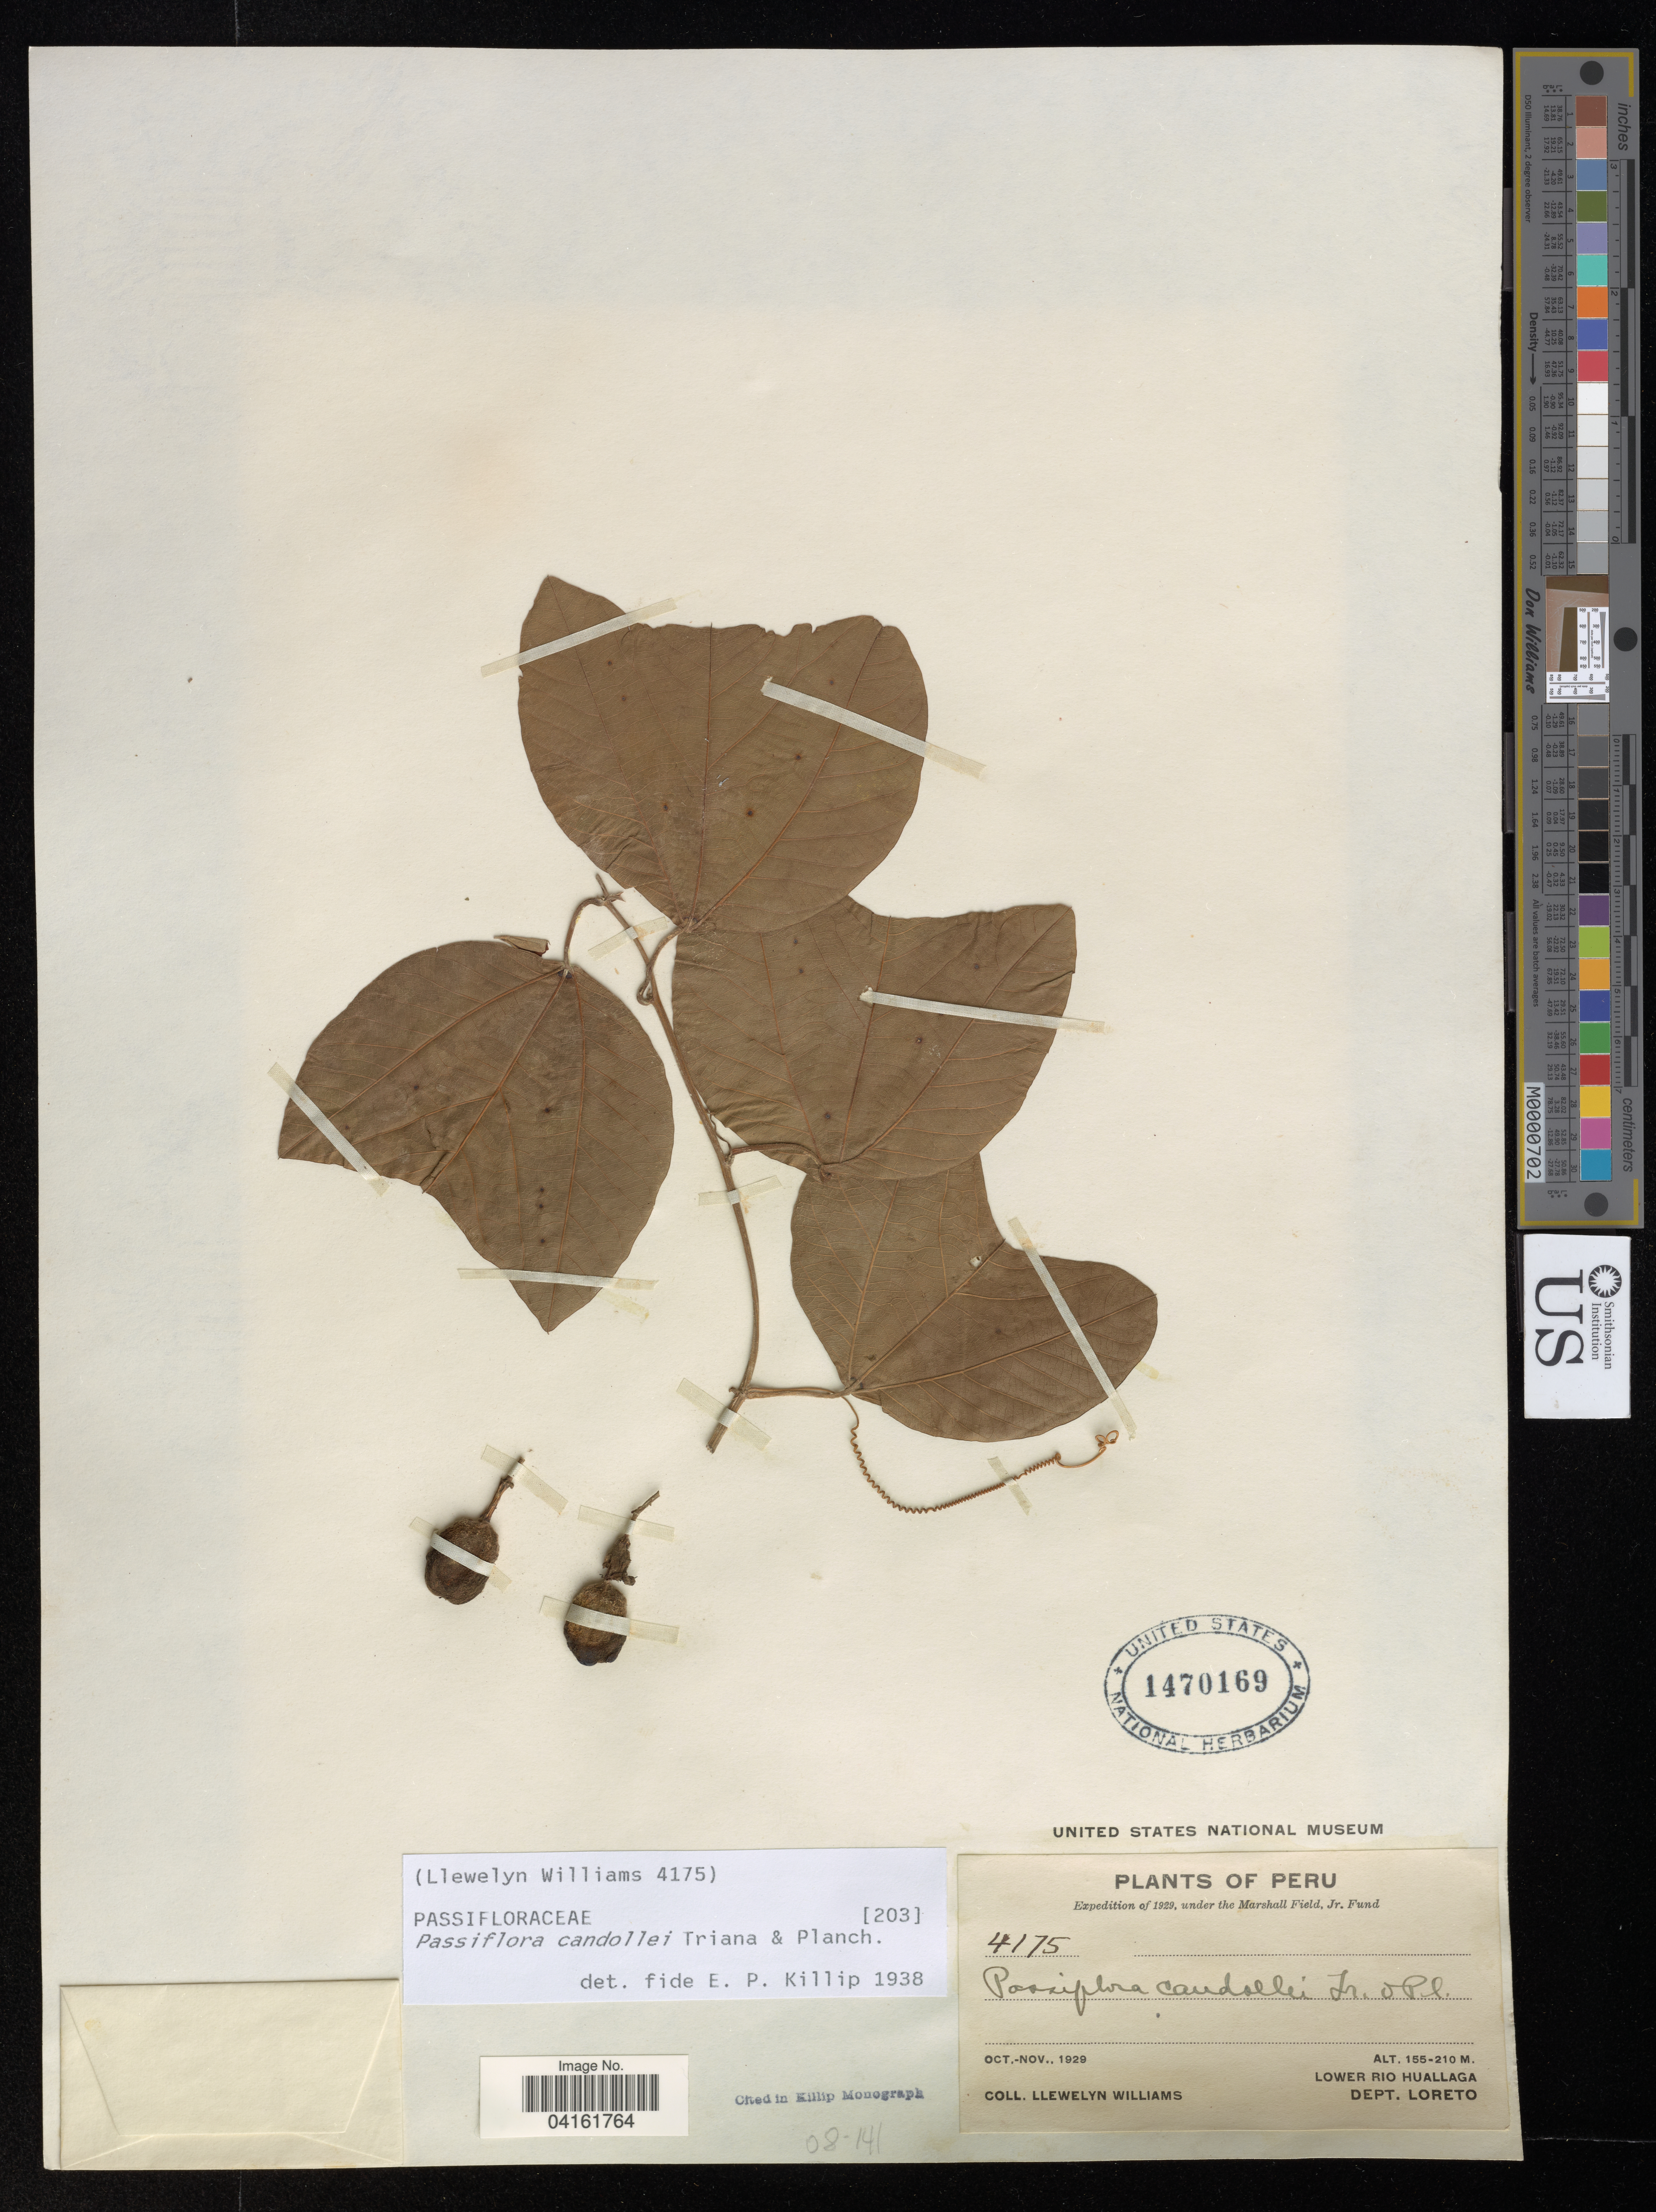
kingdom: Plantae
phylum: Tracheophyta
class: Magnoliopsida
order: Malpighiales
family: Passifloraceae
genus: Passiflora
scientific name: Passiflora candollei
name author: Triana & Planch.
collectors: Ll. Williams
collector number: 4175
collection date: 1929-10/1929-11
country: Peru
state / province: Loreto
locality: Lower Rio Huallaga.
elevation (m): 155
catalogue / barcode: US 1470169